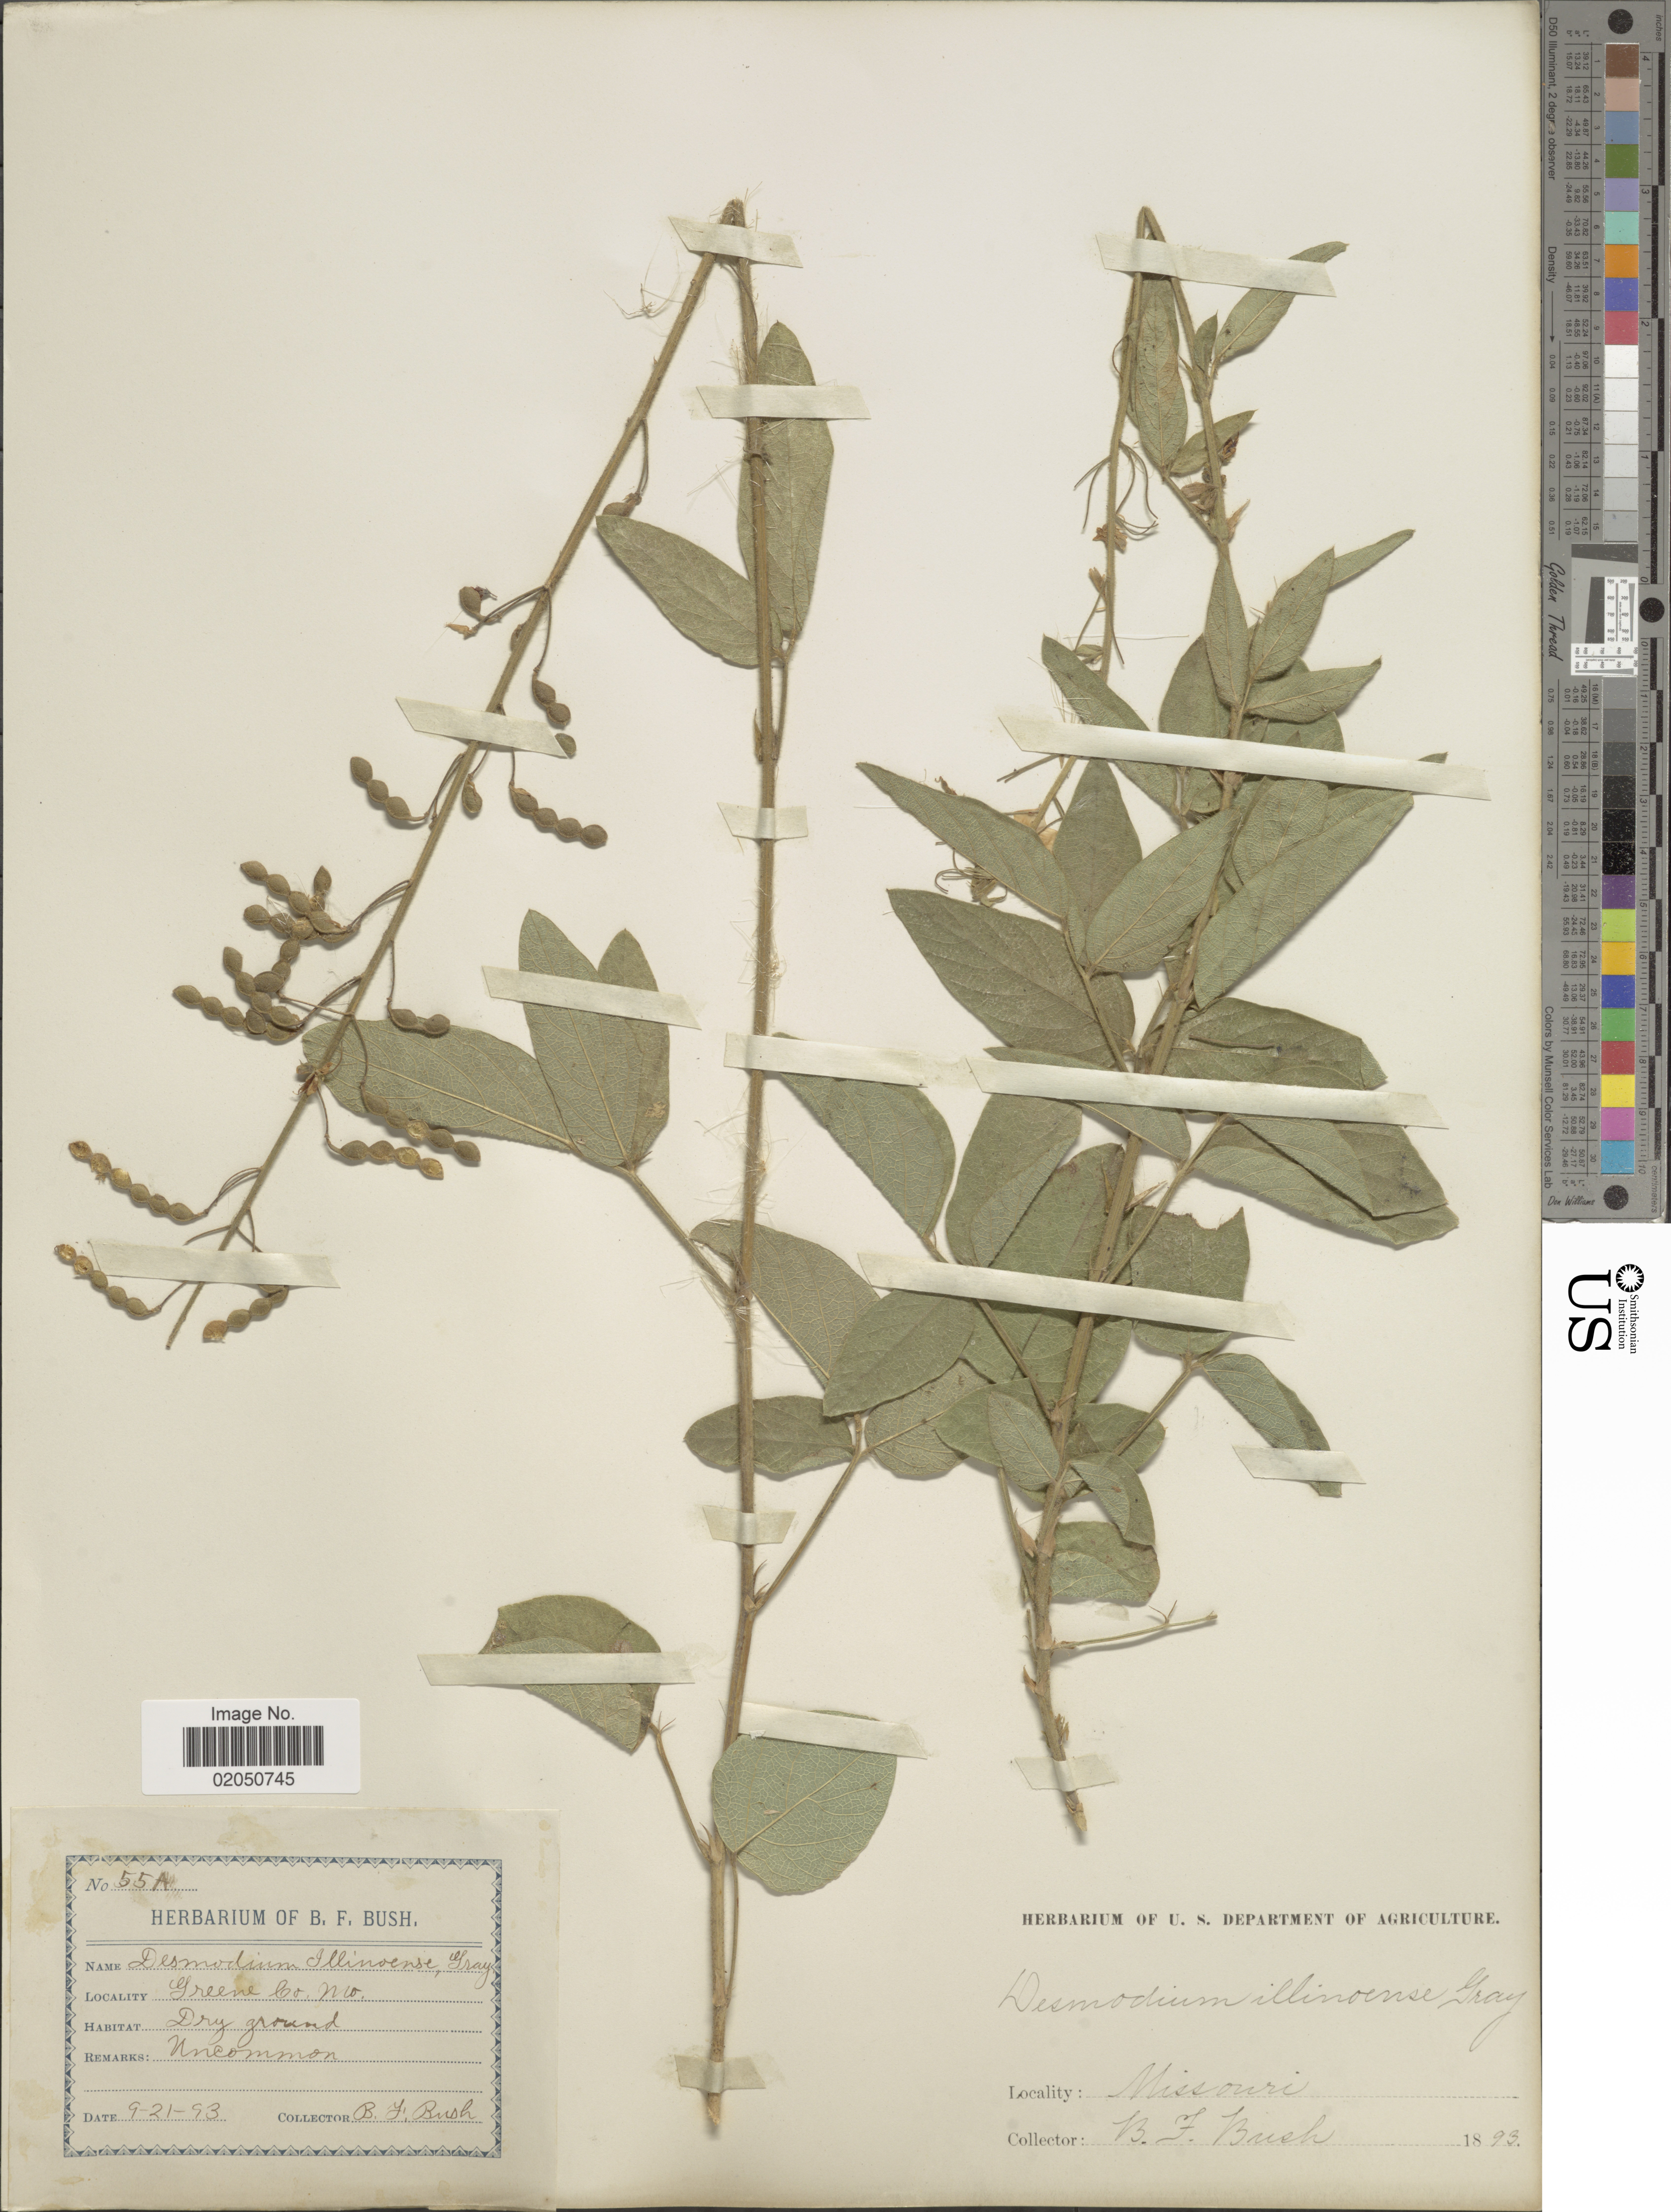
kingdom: Plantae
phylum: Tracheophyta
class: Magnoliopsida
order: Fabales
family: Fabaceae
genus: Desmodium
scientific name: Desmodium illinoense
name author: A. Gray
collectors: B. F. Bush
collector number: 55A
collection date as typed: Transcribed d/m/y: 21/9/93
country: United States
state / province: Missouri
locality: Greene Co.